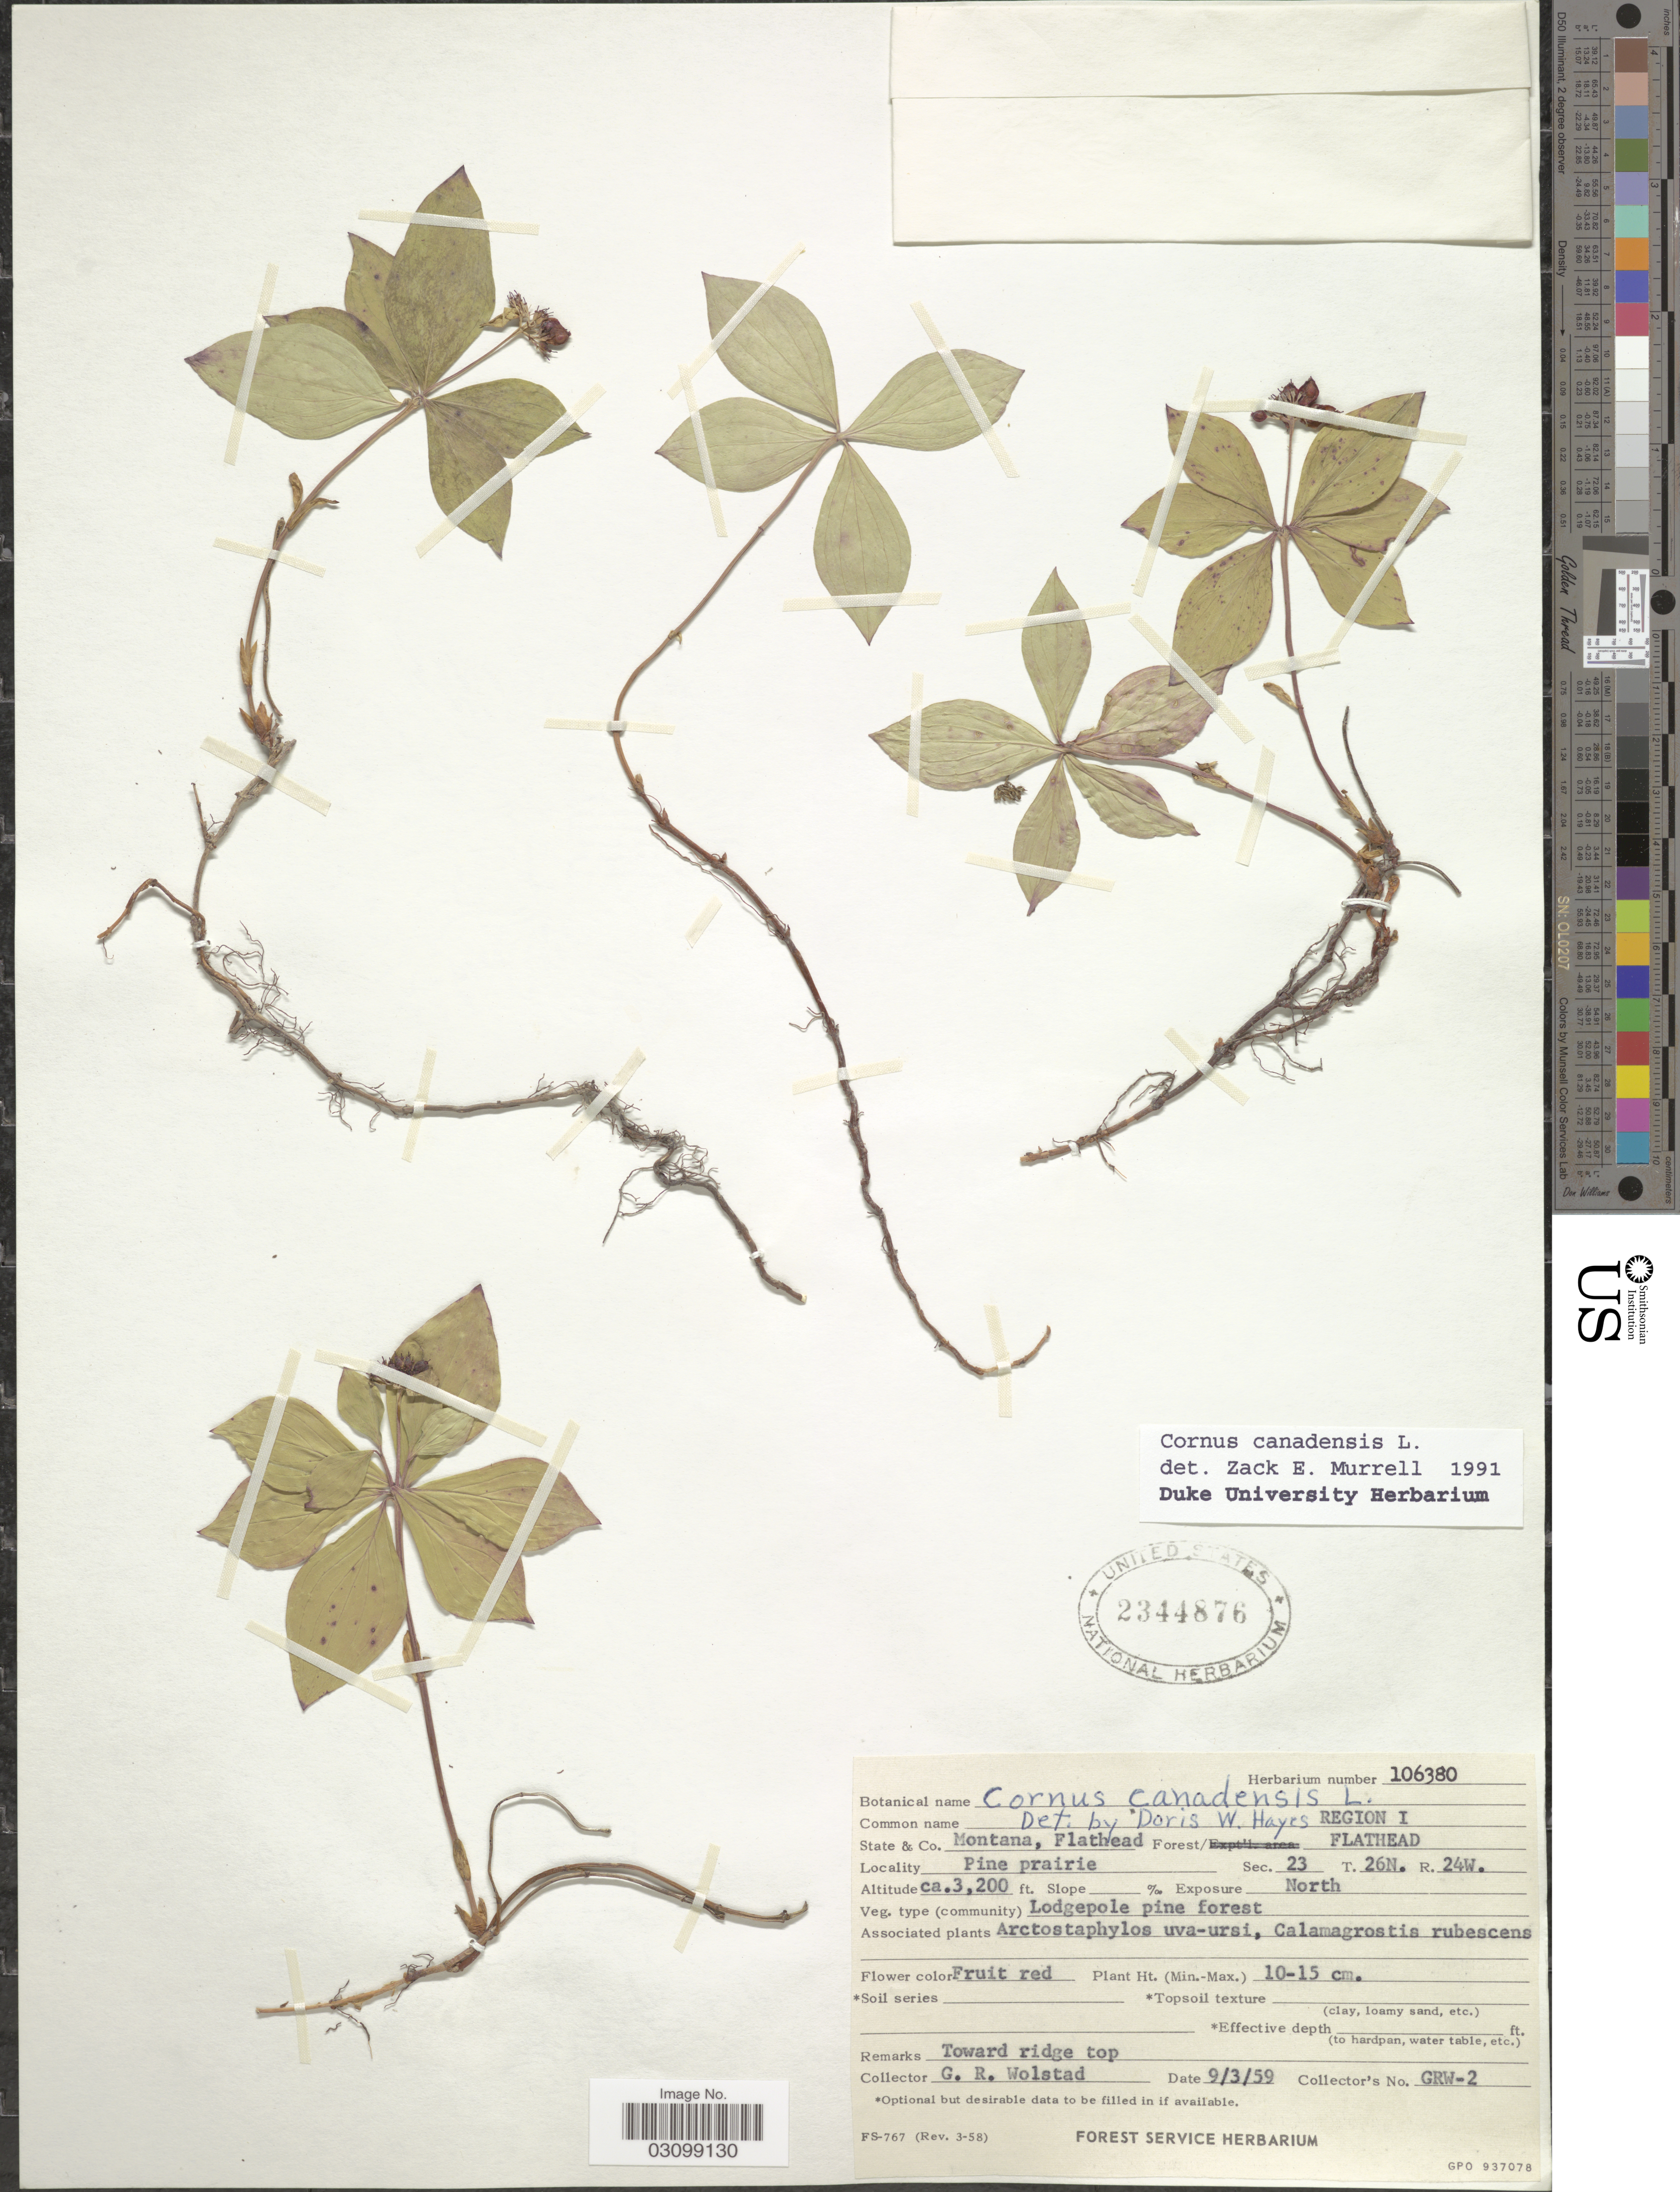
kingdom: Plantae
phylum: Tracheophyta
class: Magnoliopsida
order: Cornales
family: Cornaceae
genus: Cornus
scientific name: Cornus canadensis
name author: L.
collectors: G. Wolstad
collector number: GRW-2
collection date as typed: Transcribed d/m/y: 3/9/59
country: United States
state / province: Montana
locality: State & Co. Montana, Flathead. Forest Flathead. Pine prairie. Sec. 23. T.26N. R.24W.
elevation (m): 975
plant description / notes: Fruit temporarily sampled for micro-CT scanning.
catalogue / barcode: US 2344876